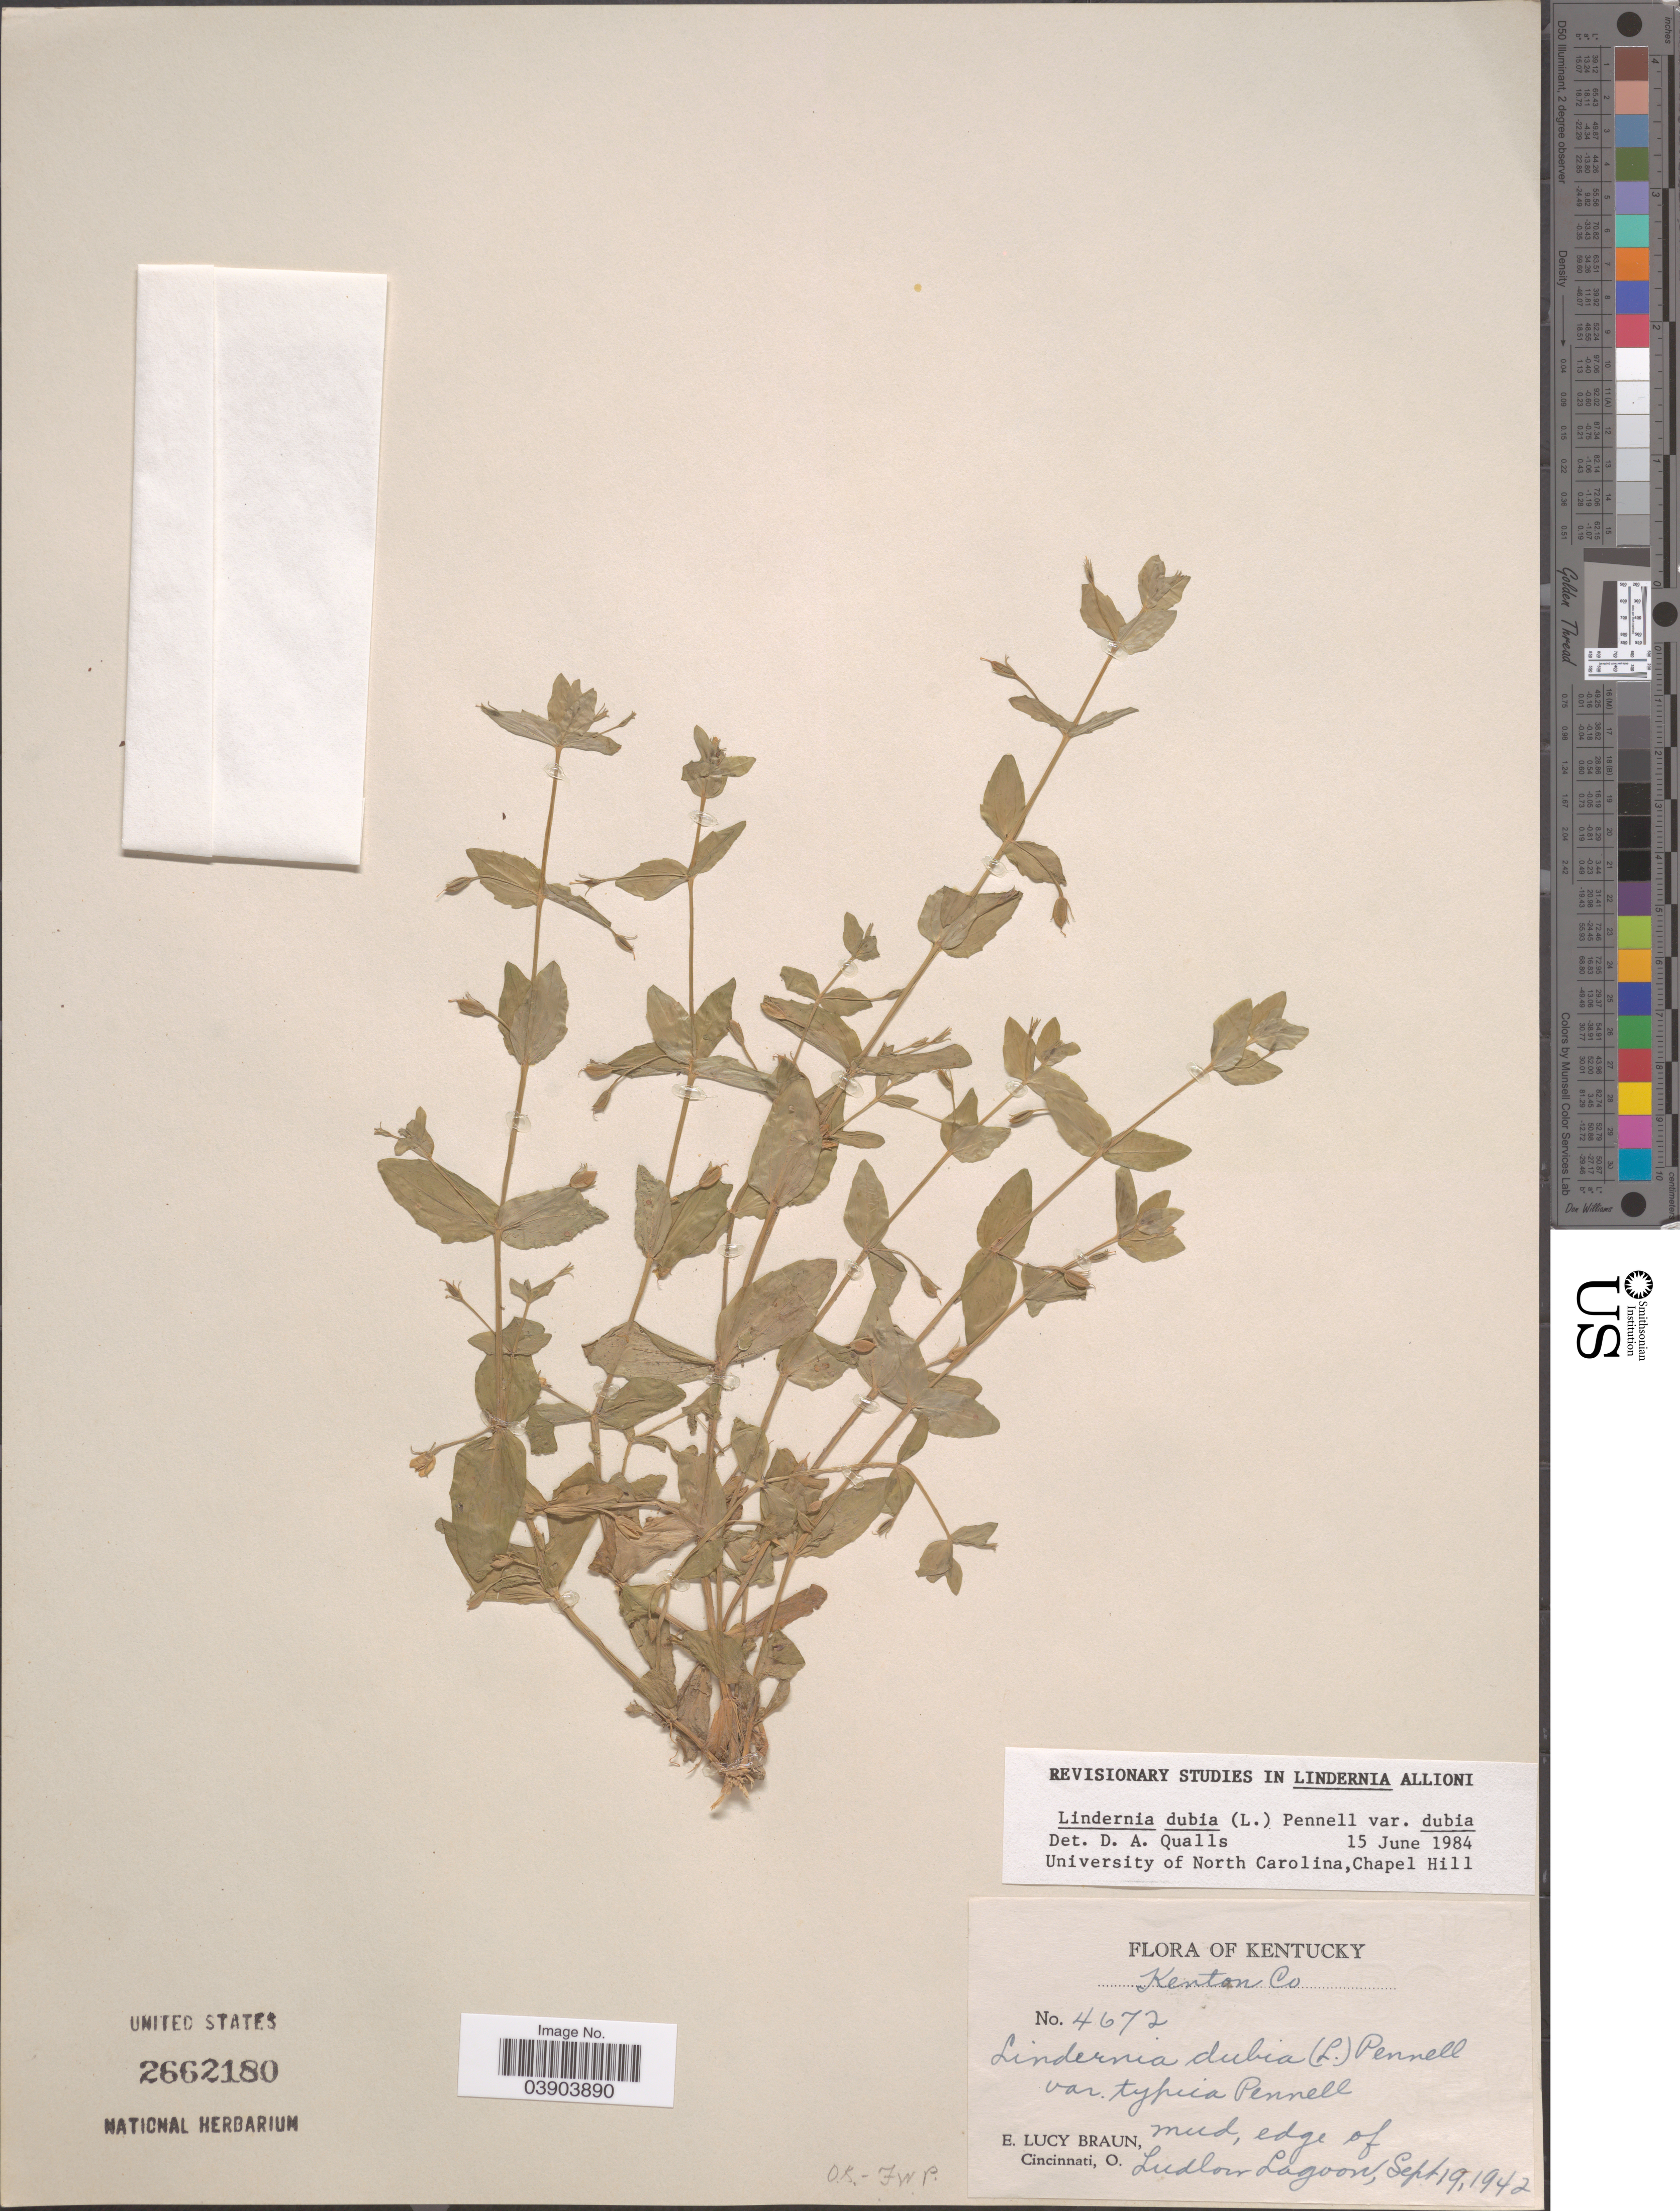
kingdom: Plantae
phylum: Tracheophyta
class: Magnoliopsida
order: Lamiales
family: Linderniaceae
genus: Lindernia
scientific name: Lindernia dubia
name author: (L.) Pennell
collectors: E. L. Braun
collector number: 4672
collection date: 1942-09-19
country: United States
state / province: Kentucky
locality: Edge of Ludlow Lagoon.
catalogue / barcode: US 2662180